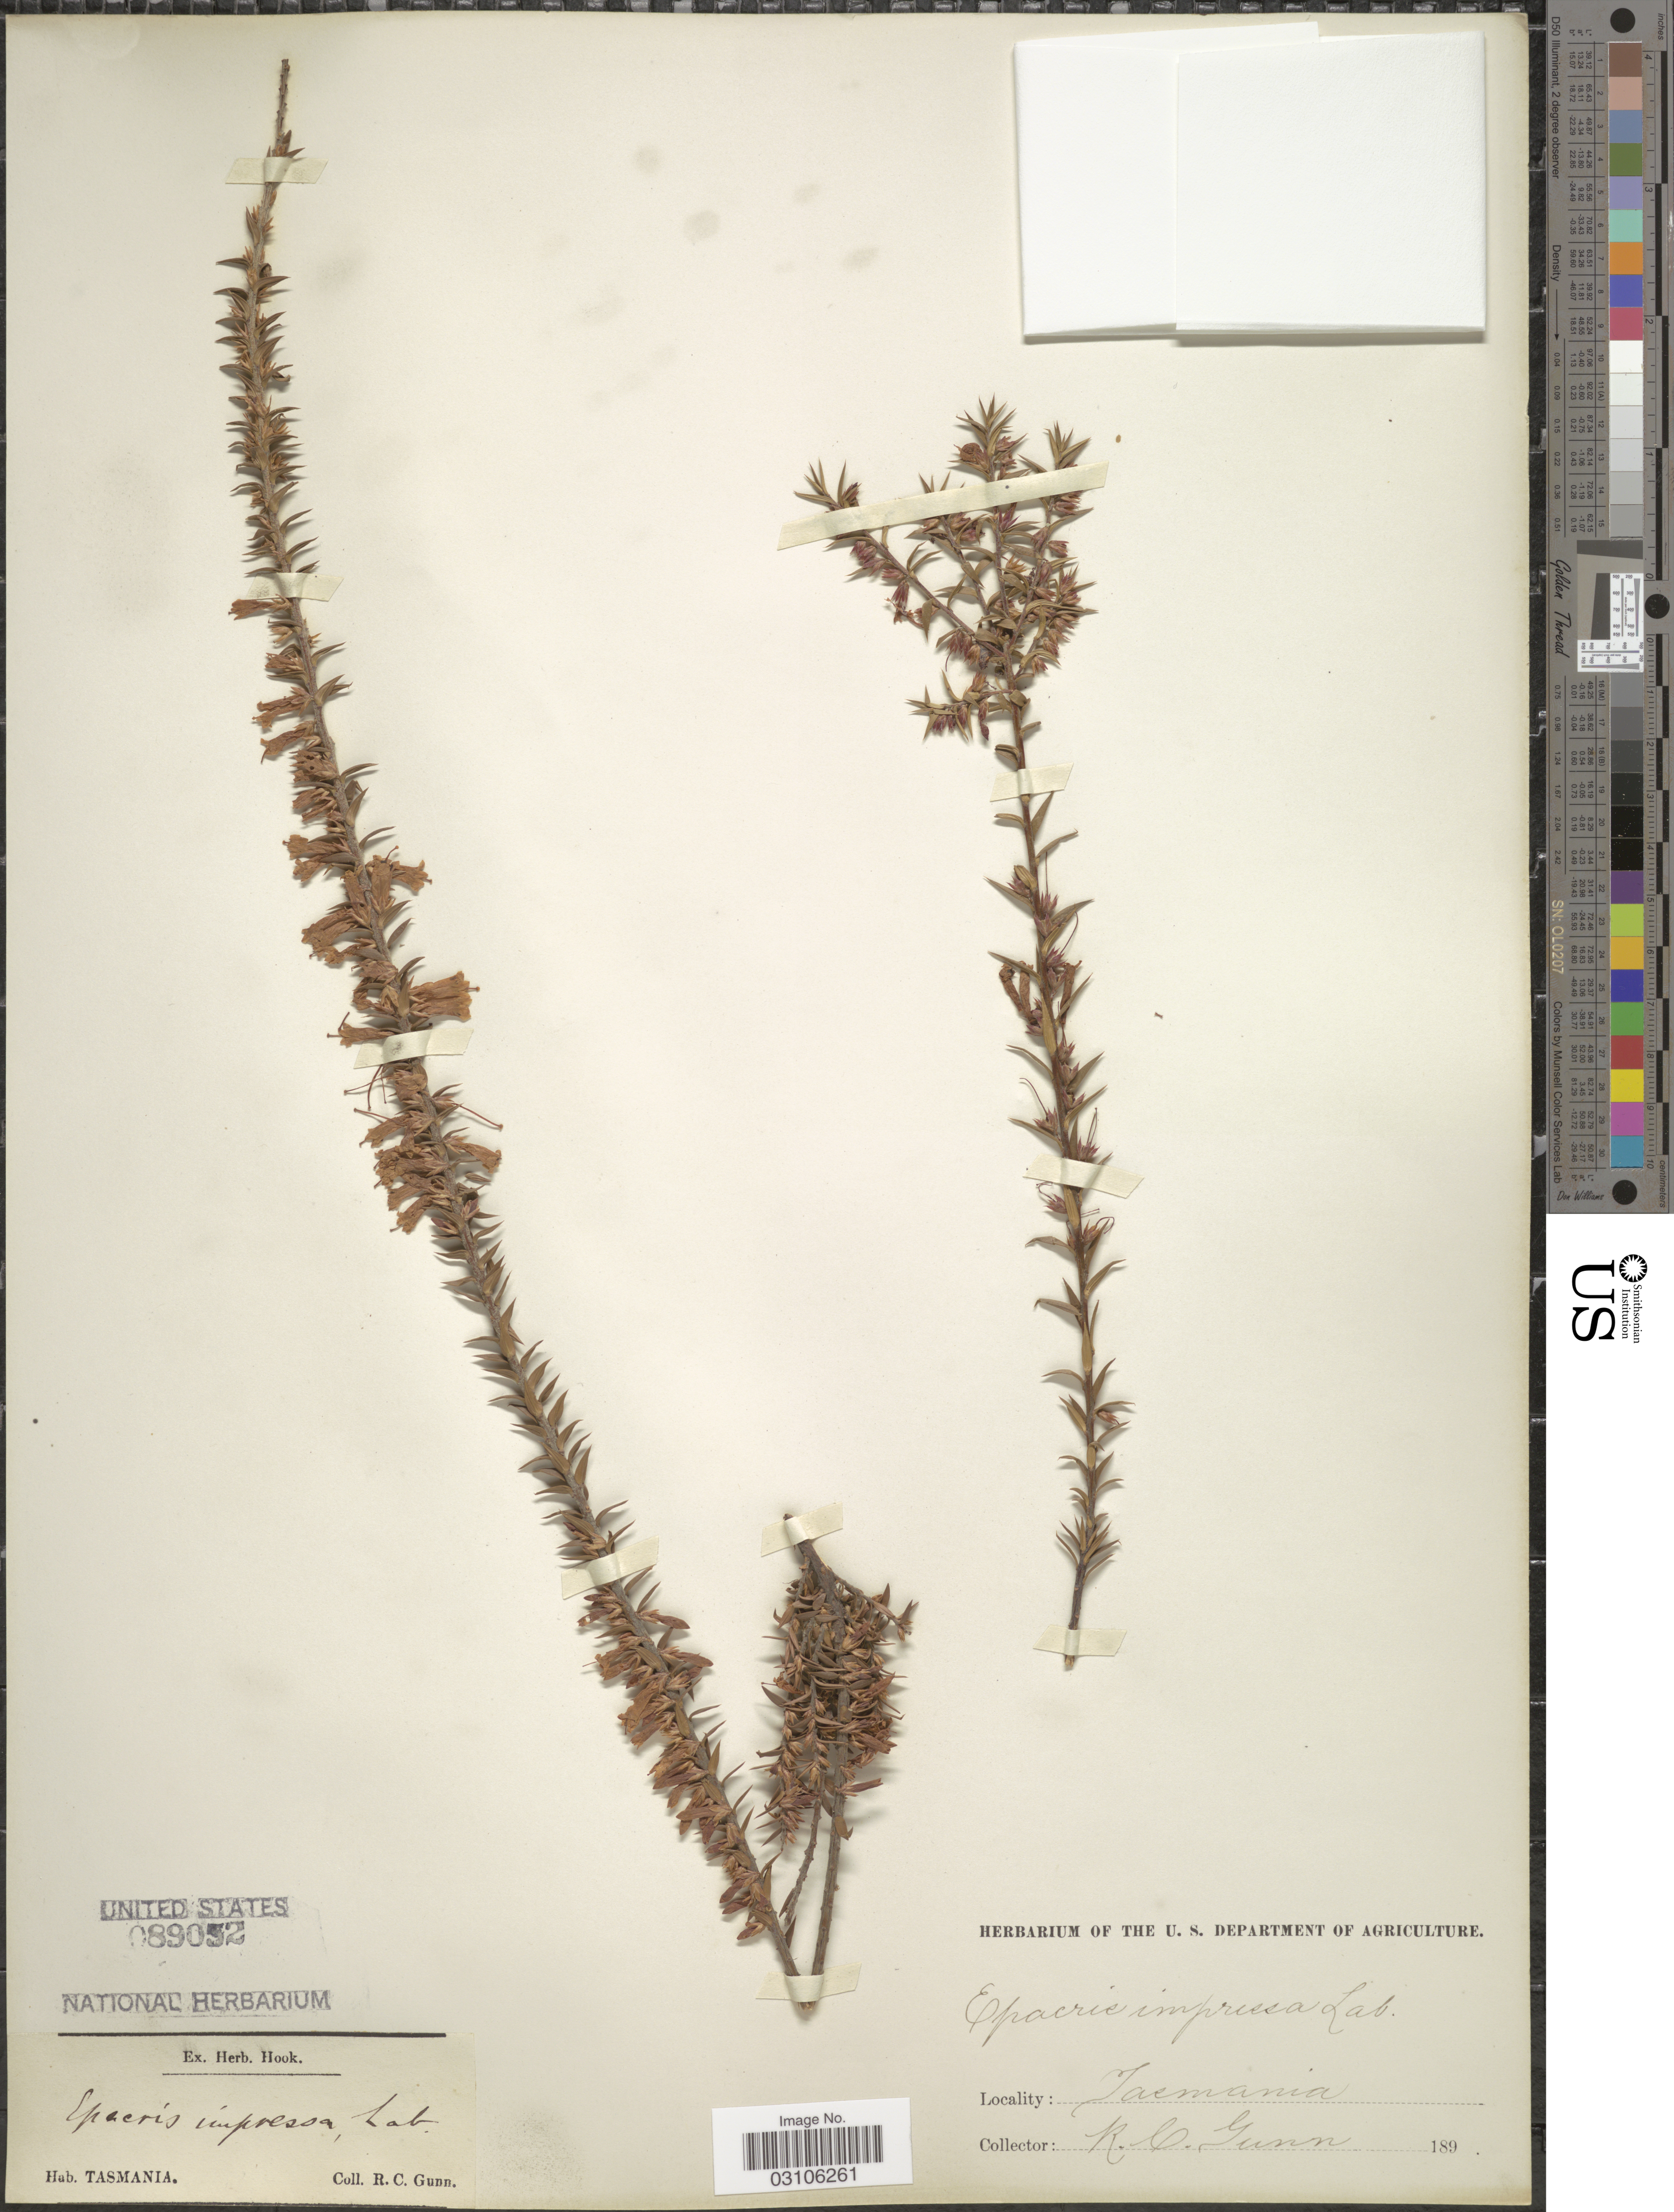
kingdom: Plantae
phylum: Tracheophyta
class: Magnoliopsida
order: Ericales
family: Ericaceae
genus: Epacris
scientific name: Epacris impressa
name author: Labill.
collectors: R. Gunn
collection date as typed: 189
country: Australia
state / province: Tasmania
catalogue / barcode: US 89052